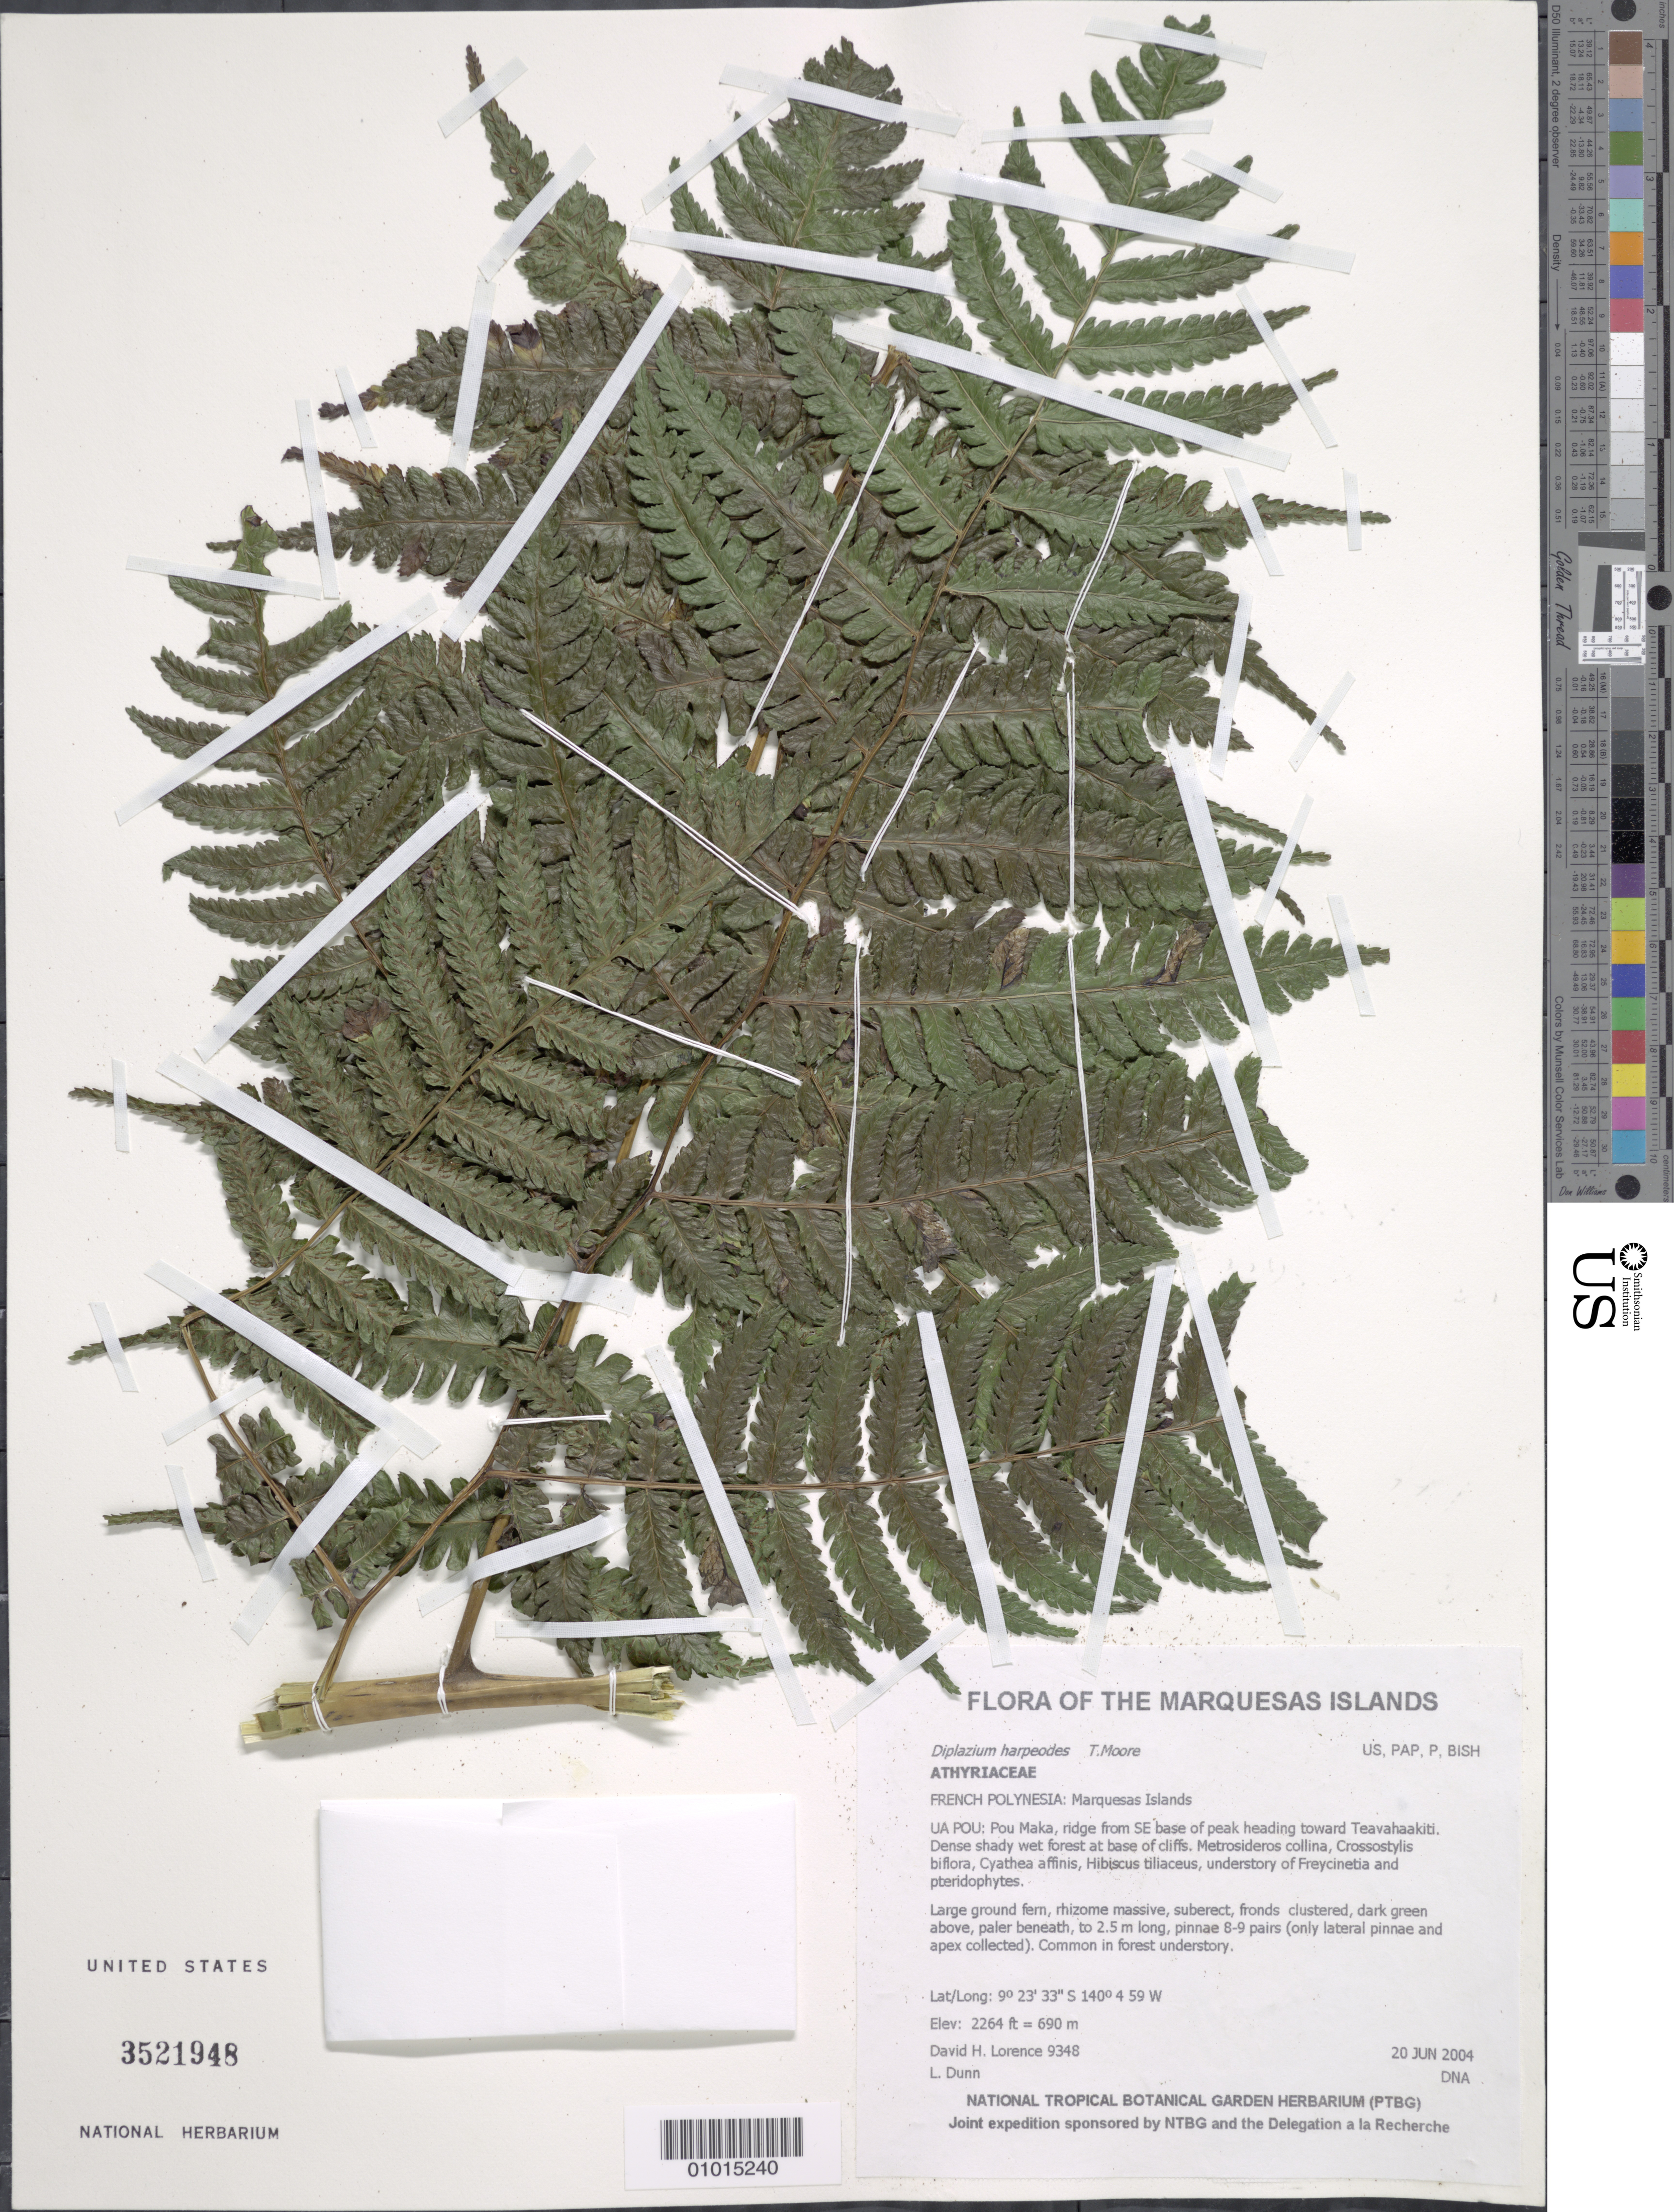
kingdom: Plantae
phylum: Tracheophyta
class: Polypodiopsida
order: Polypodiales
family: Athyriaceae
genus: Diplazium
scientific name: Diplazium harpeodes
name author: T. Moore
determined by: Lorence, David H., (PTBG), National Tropical Botanical Garden (UNITED STATES)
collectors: D. Lorence & L. Dunn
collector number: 9348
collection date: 2004-06-20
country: French Polynesia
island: Ua Pou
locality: Pou Maka, ridge from SE base of peak heading toward Teavahaakiti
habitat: Dense shady wet forest at base of cliffs; common in forest understory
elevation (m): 690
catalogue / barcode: US 3521948